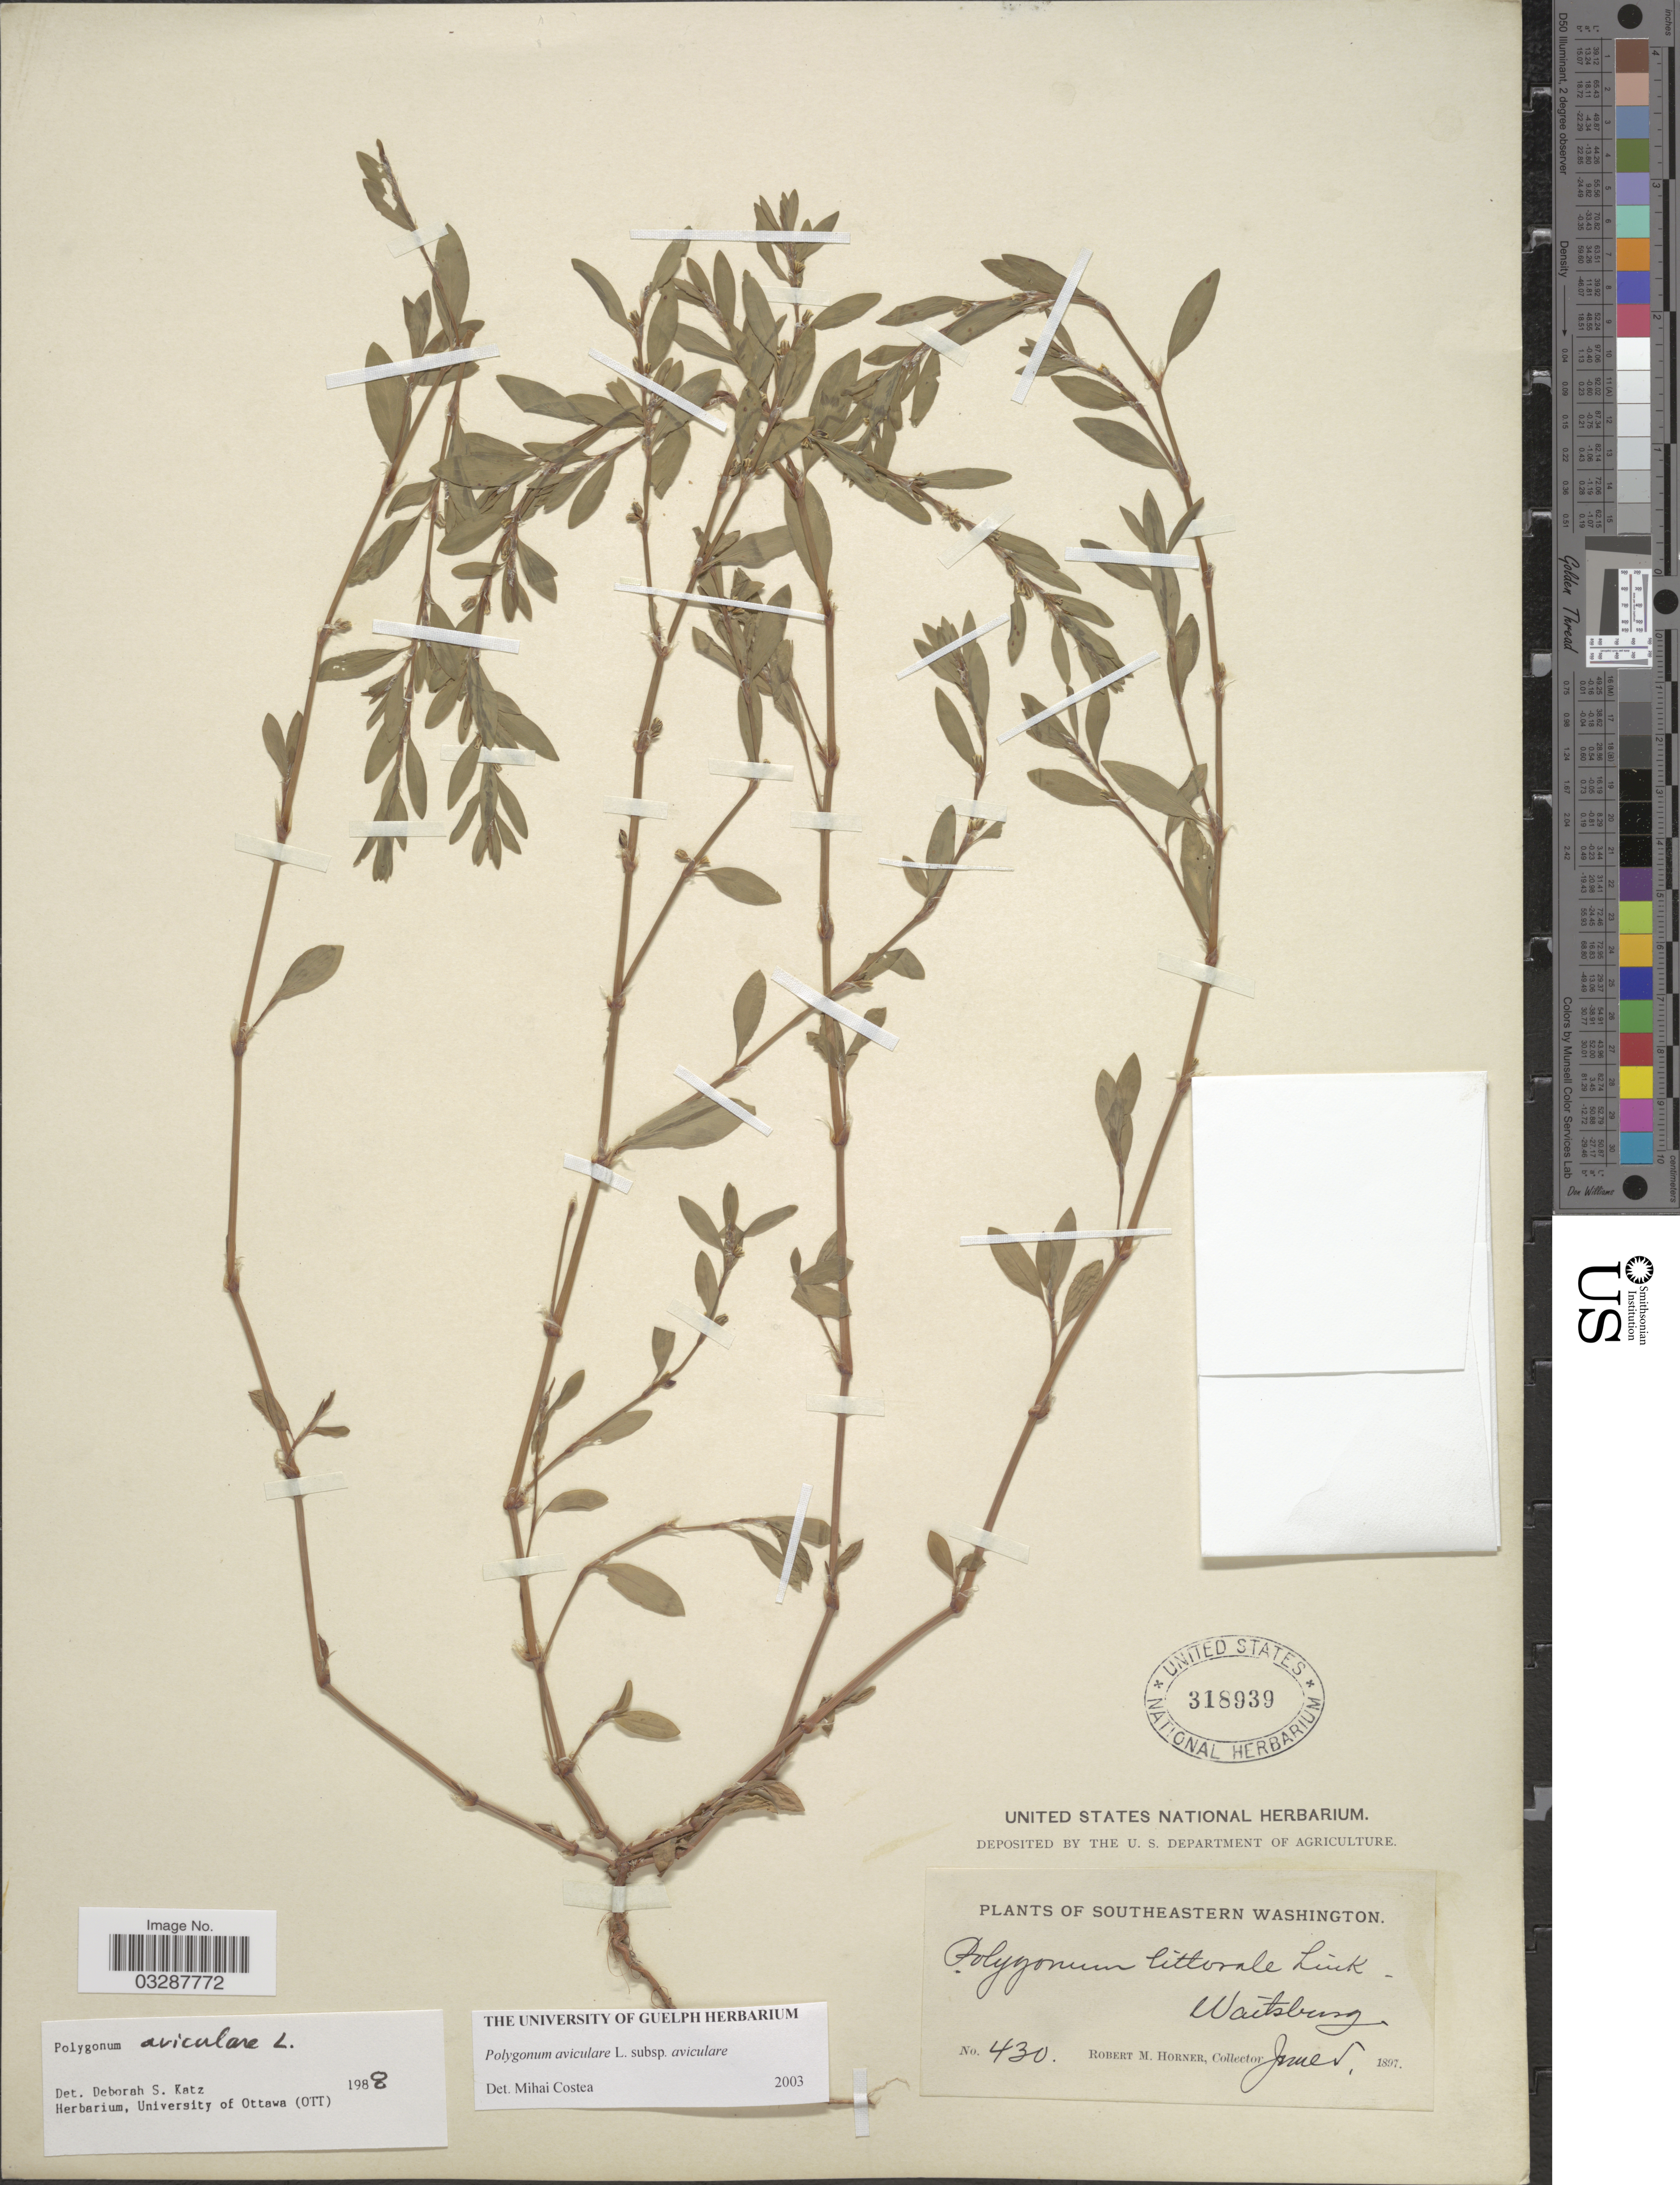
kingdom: Plantae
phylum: Tracheophyta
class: Magnoliopsida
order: Caryophyllales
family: Polygonaceae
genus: Polygonum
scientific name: Polygonum aviculare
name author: L.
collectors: R. Horner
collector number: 430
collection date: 1897-06-05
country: United States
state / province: Washington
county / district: Walla Walla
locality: Southeastern Washington. Waitsburg.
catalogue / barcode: US 318939